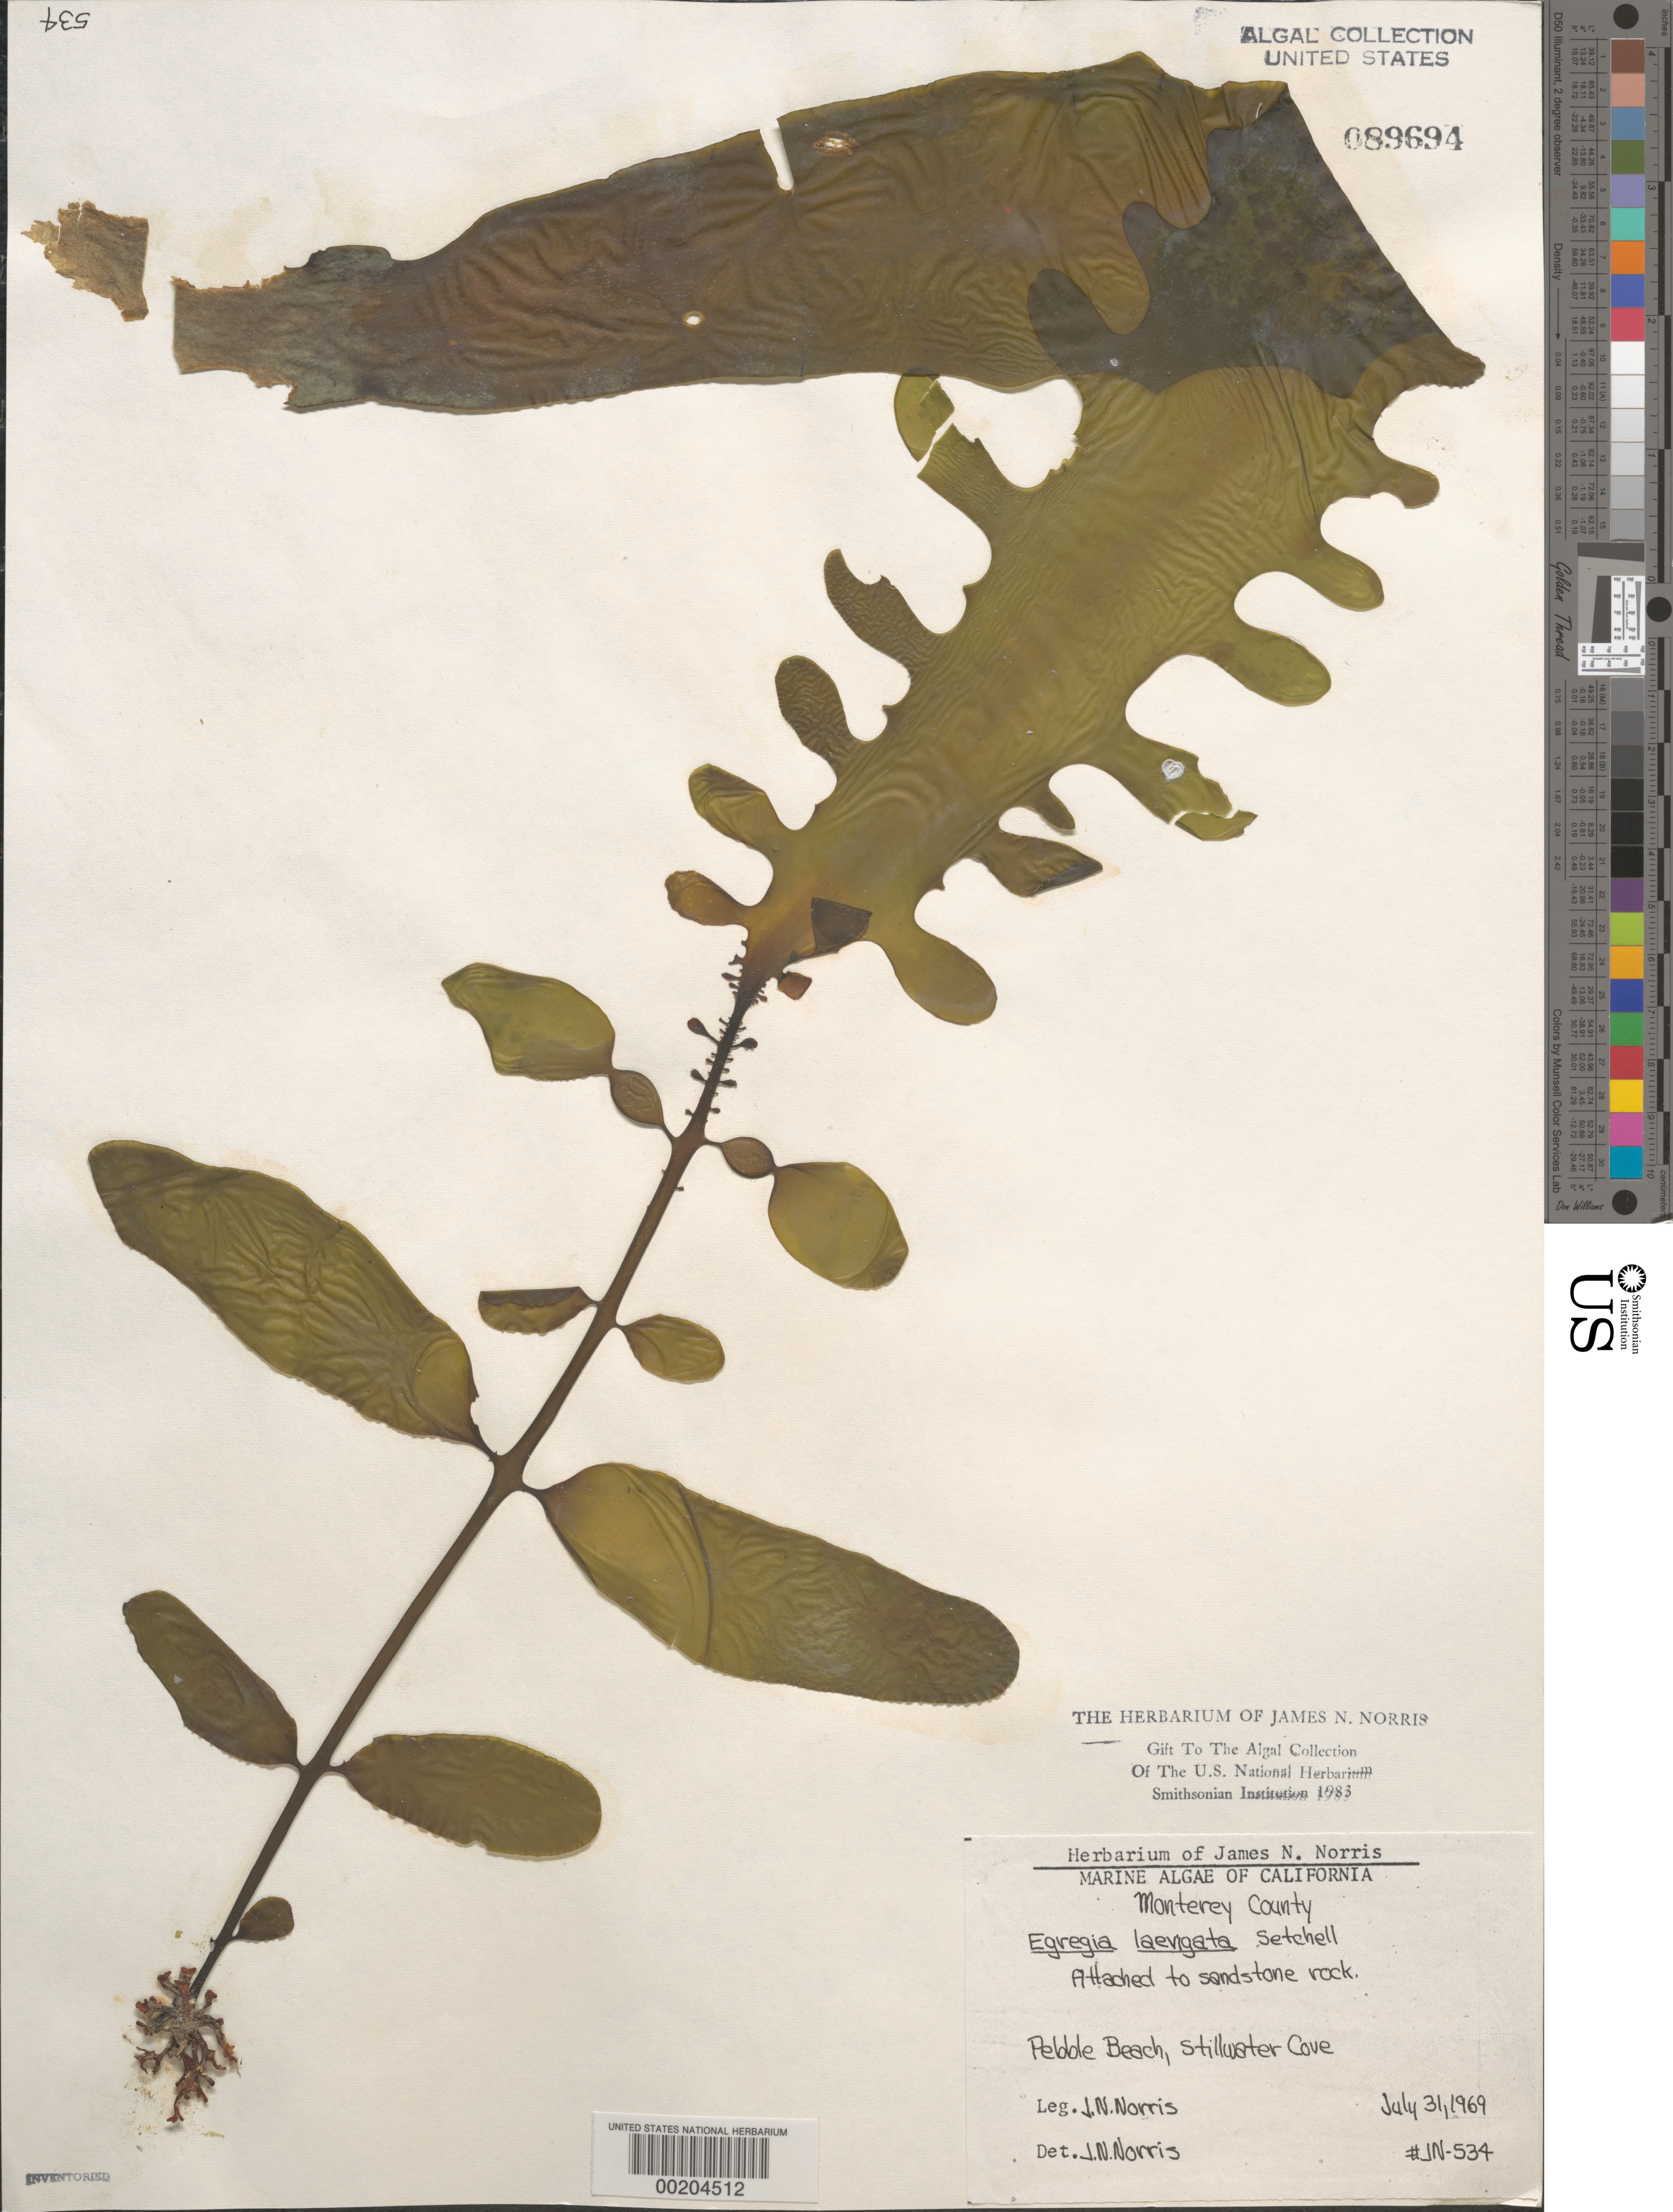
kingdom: Chromista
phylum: Ochrophyta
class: Phaeophyceae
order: Laminariales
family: Lessoniaceae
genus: Egregia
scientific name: Egregia menziesii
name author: (Turner) Aresch.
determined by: Algae name updating Project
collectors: J. N. Norris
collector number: JN-534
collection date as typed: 31 Jul 1969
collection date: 1969-07-31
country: United States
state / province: California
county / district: Monterey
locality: Stillwater Cove, Pebble Beach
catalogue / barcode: US 89694